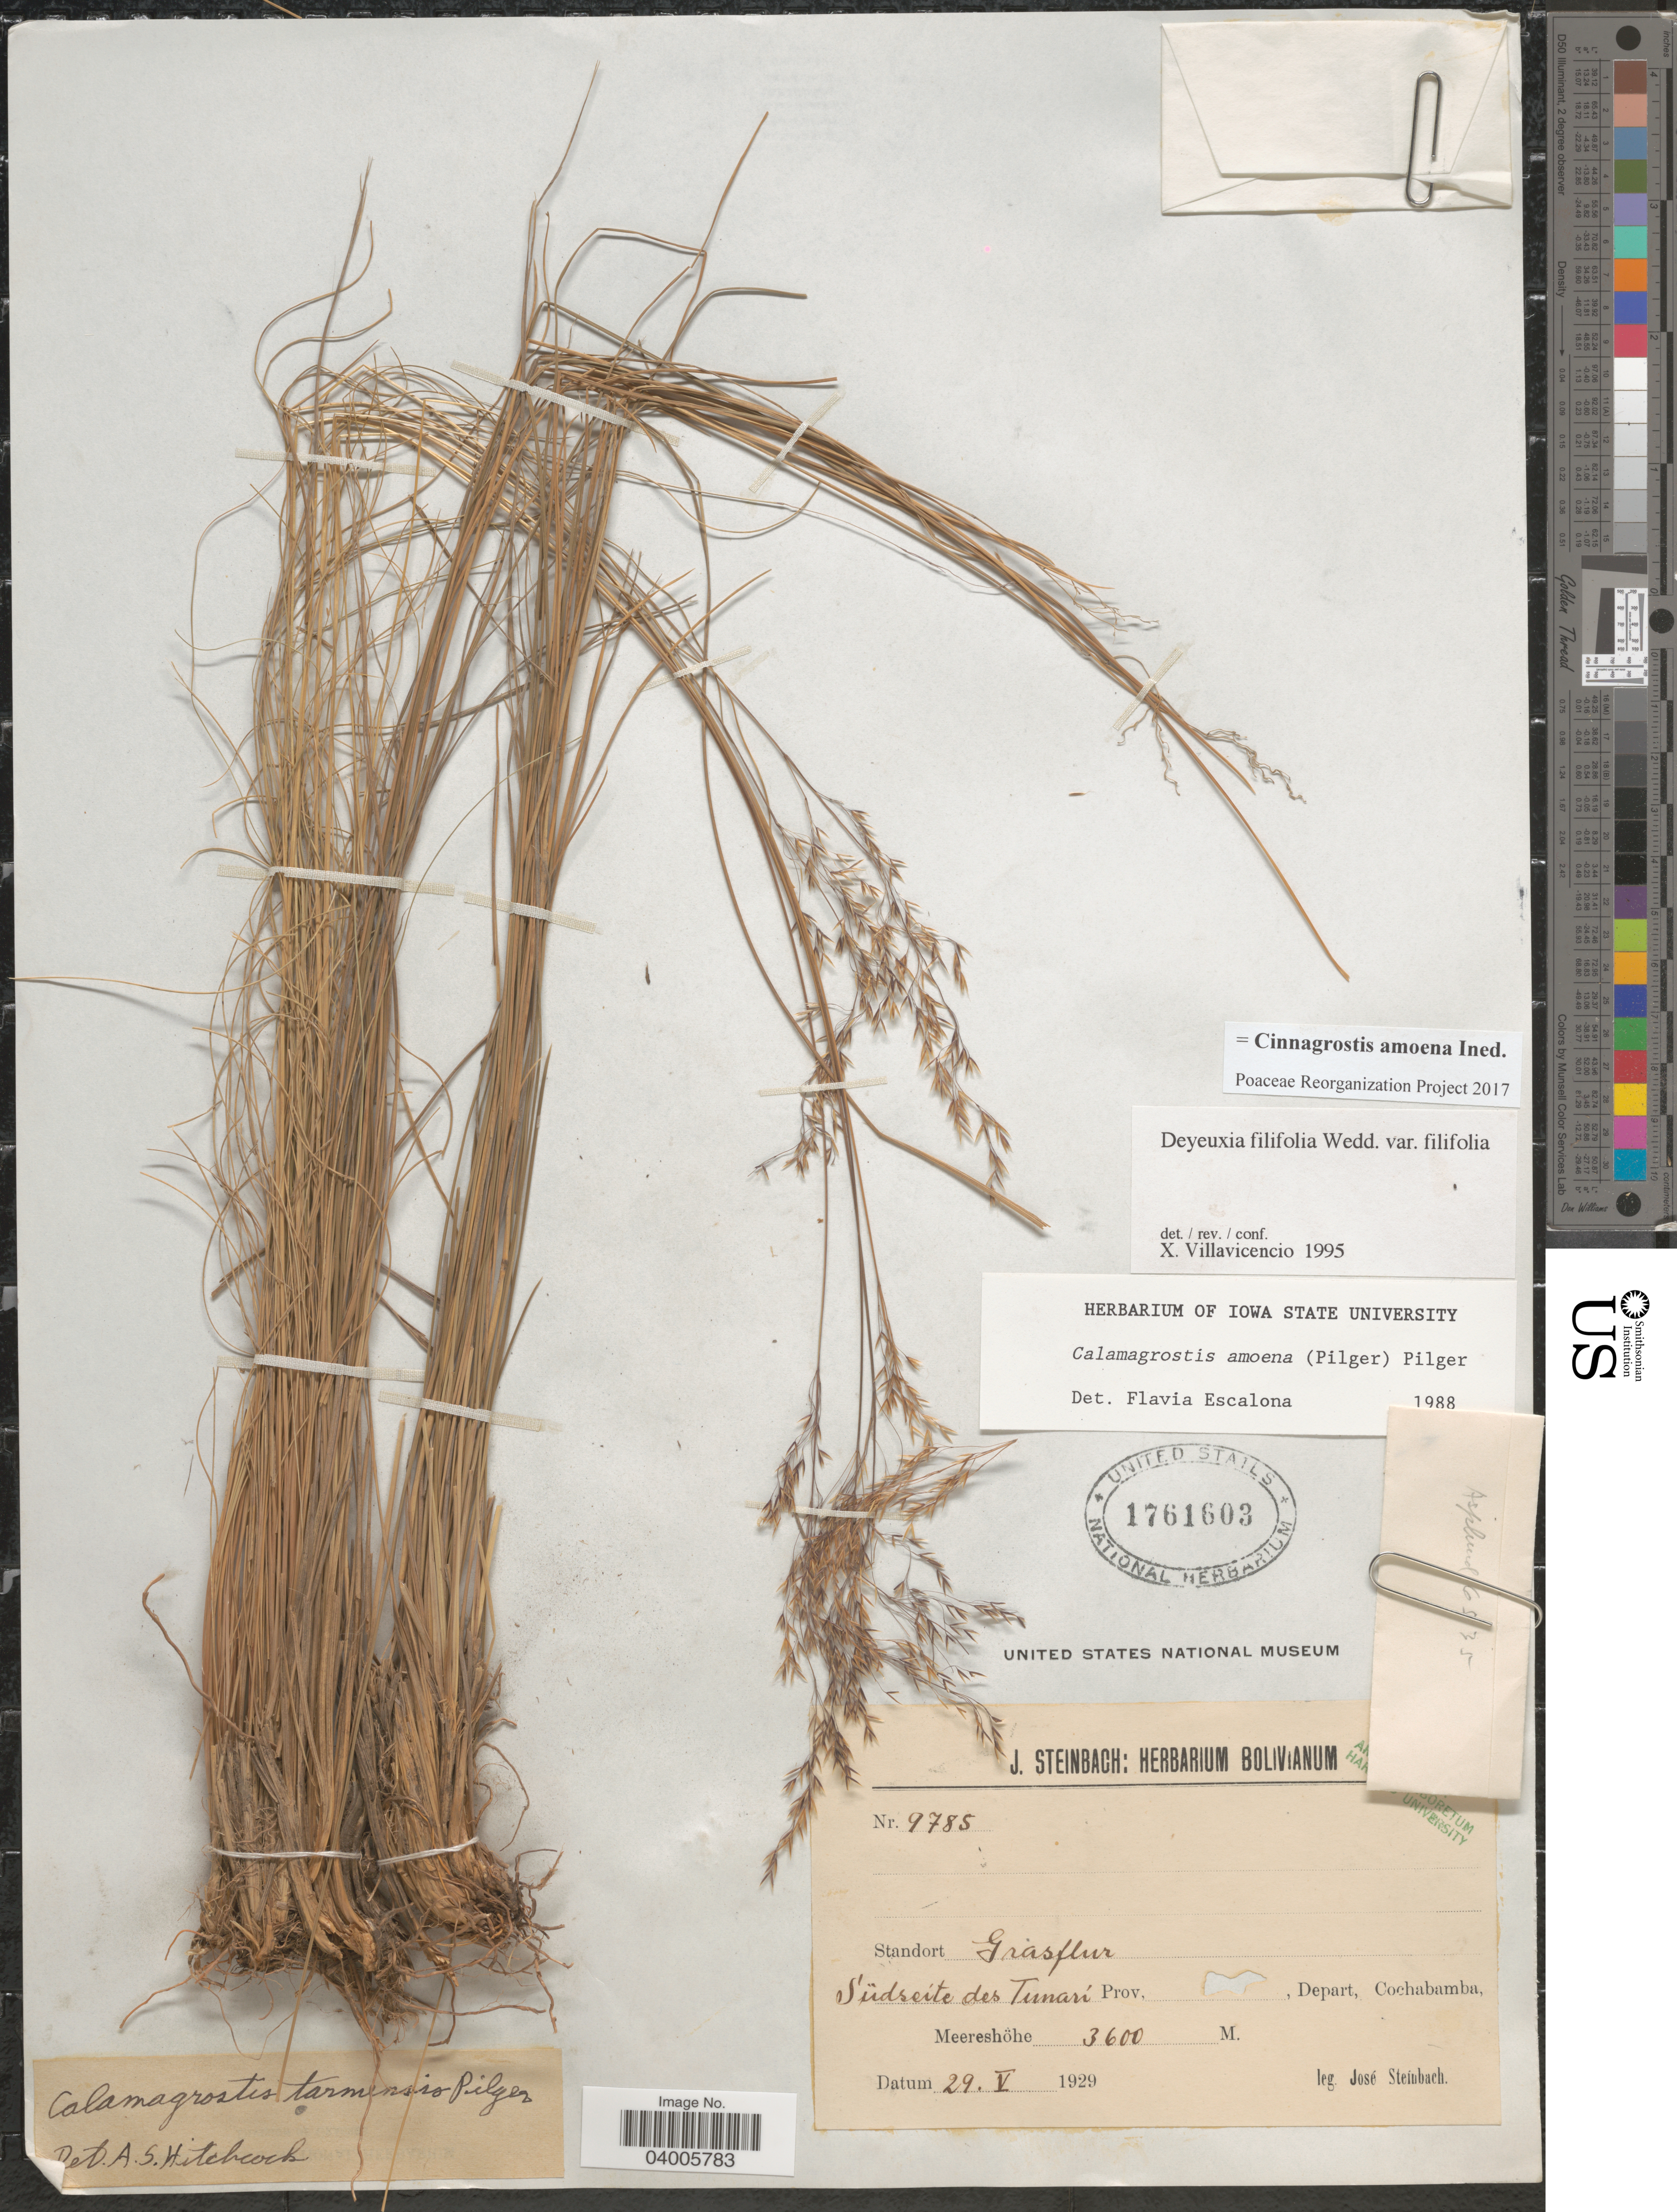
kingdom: Plantae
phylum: Tracheophyta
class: Liliopsida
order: Poales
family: Poaceae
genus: Cinnagrostis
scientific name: Cinnagrostis filifolia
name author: (Wedd.) P.M. Peterson et al.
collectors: J. Steinbach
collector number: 9785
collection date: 1929-05-29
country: Bolivia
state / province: Cochabamba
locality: Grasflur. Südseite des Tunarí, Depart, Cochabamba.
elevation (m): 3600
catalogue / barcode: US 1761603